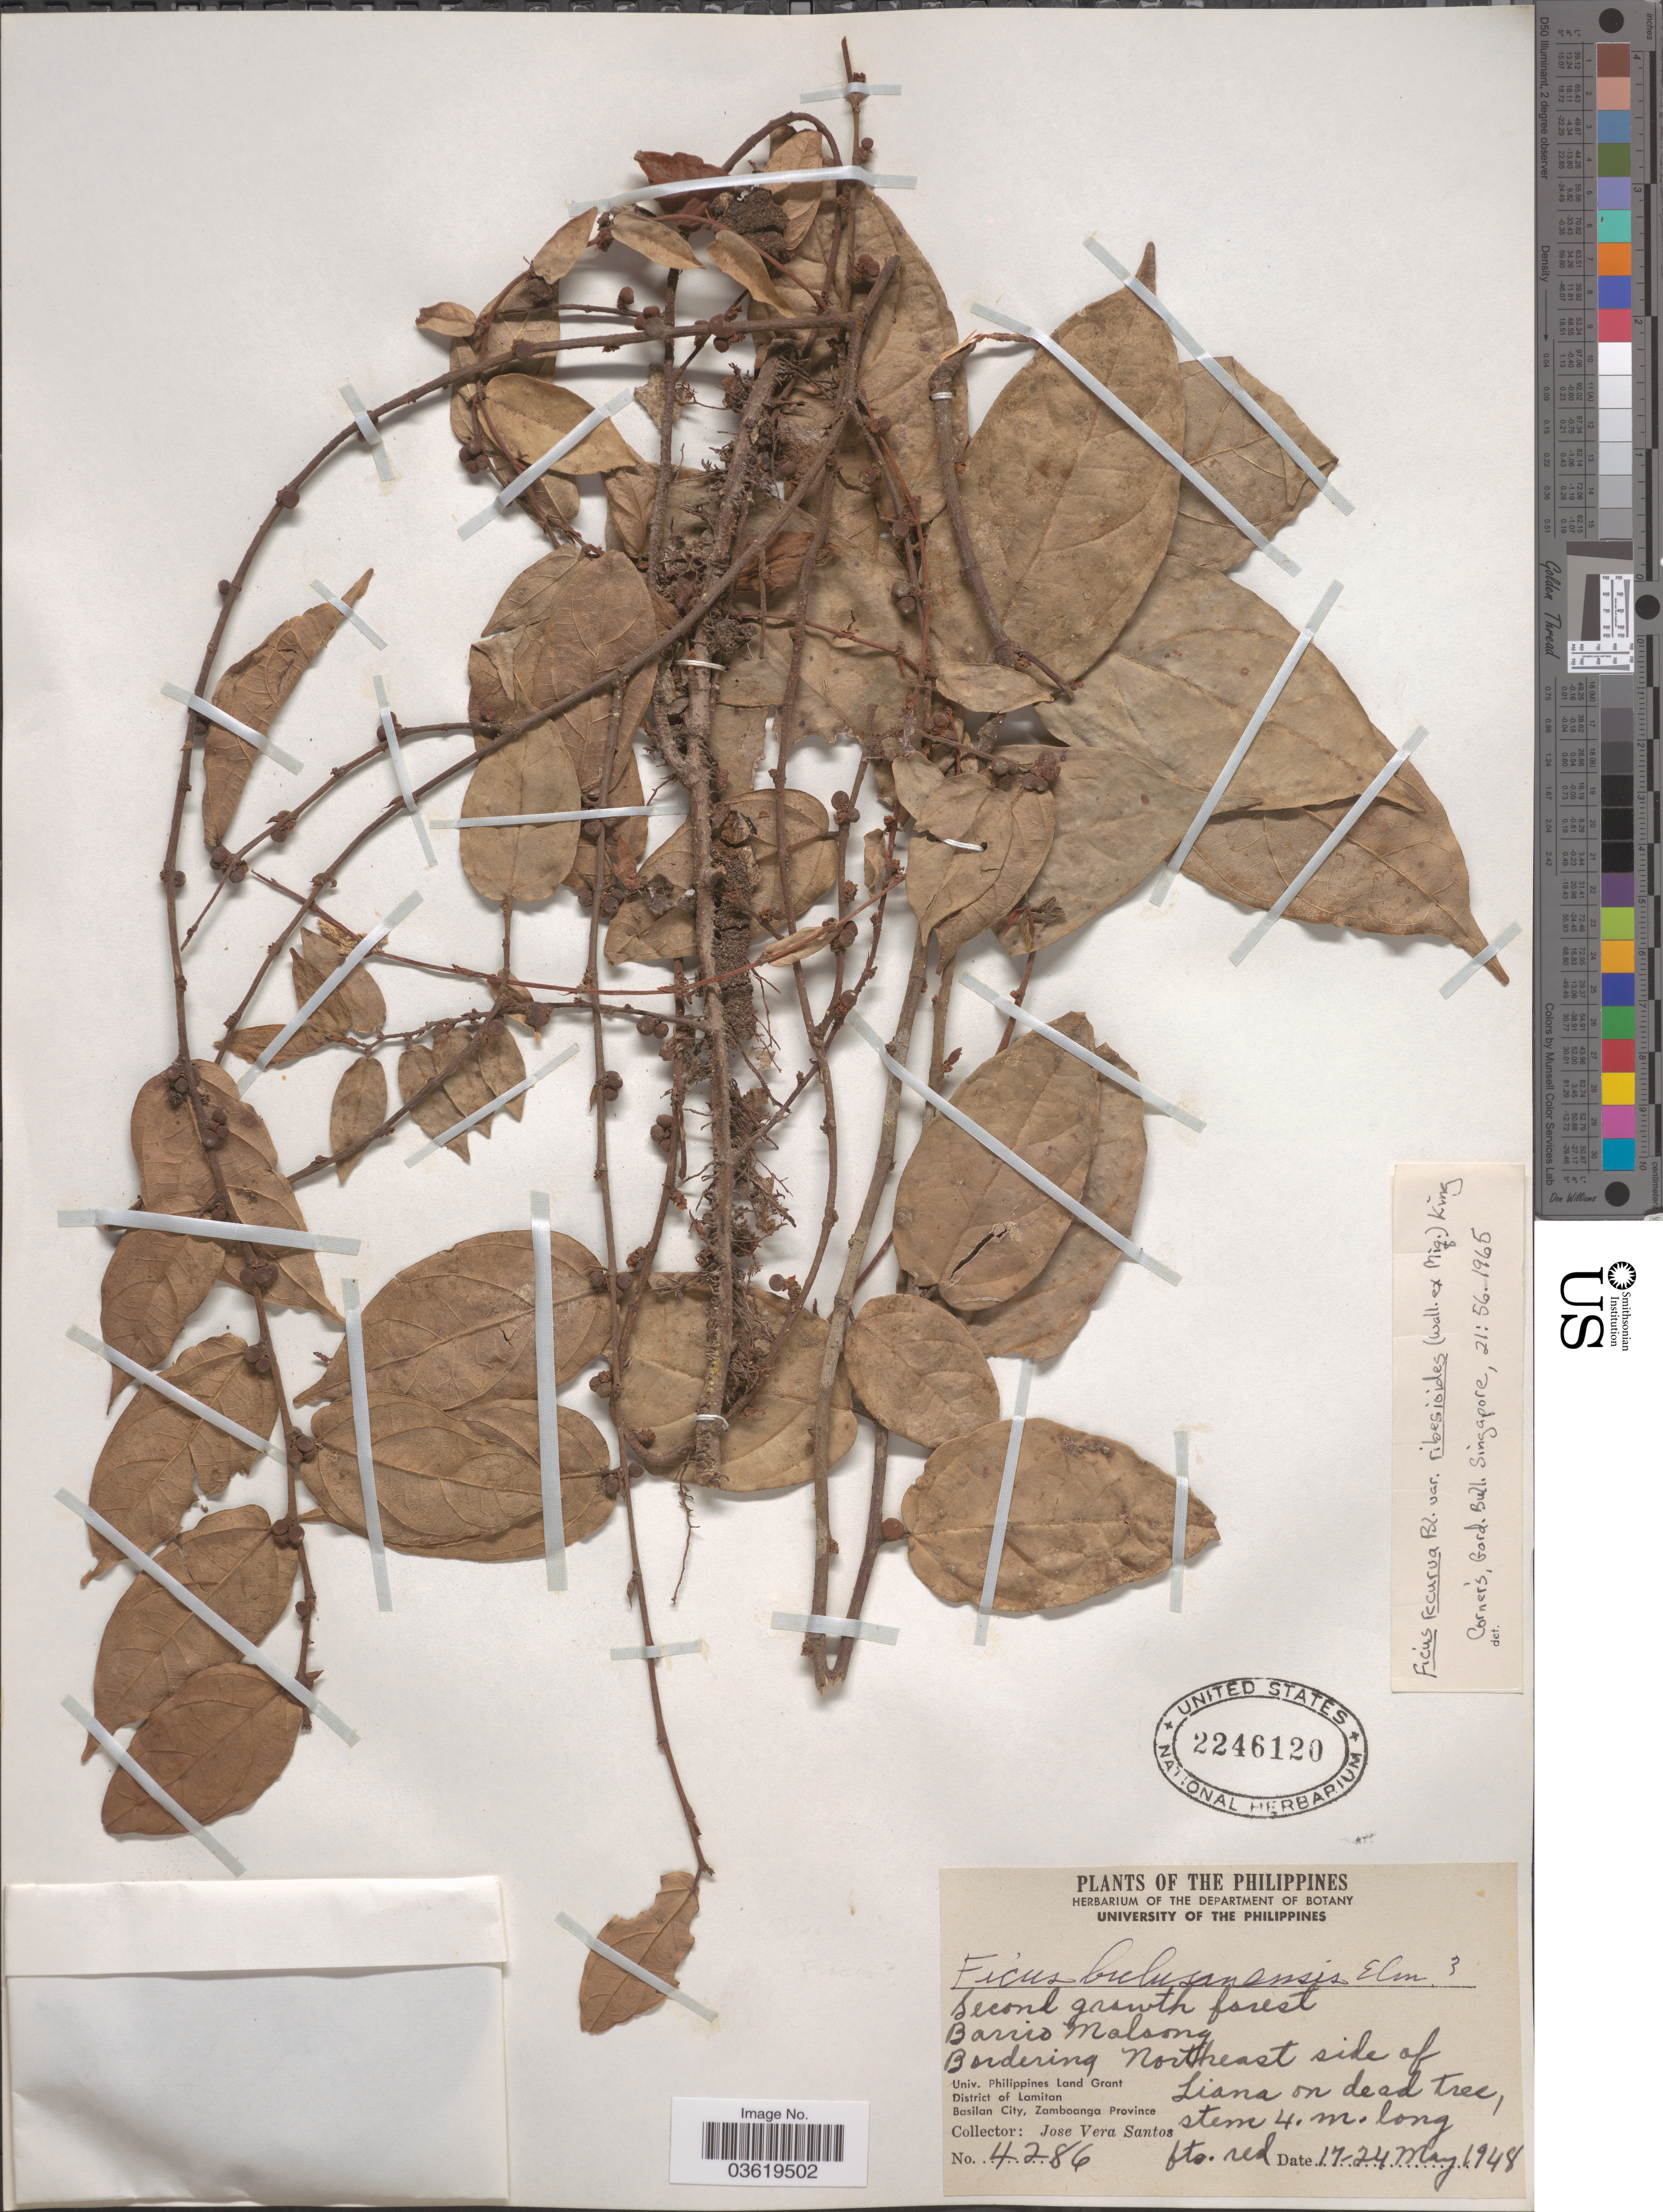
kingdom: Plantae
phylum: Tracheophyta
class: Magnoliopsida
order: Rosales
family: Moraceae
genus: Ficus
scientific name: Ficus recurva var. ribesioides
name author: King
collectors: J. Santos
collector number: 4286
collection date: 1948-05-17/1948-05-24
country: Philippines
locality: Barrio Malsong. Bordering Northeast side of Liana on dead tree. Univ. Philippines Land Grant. District of Lamitan. Basilan City, Zamboanga Province.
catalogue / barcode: US 2246120